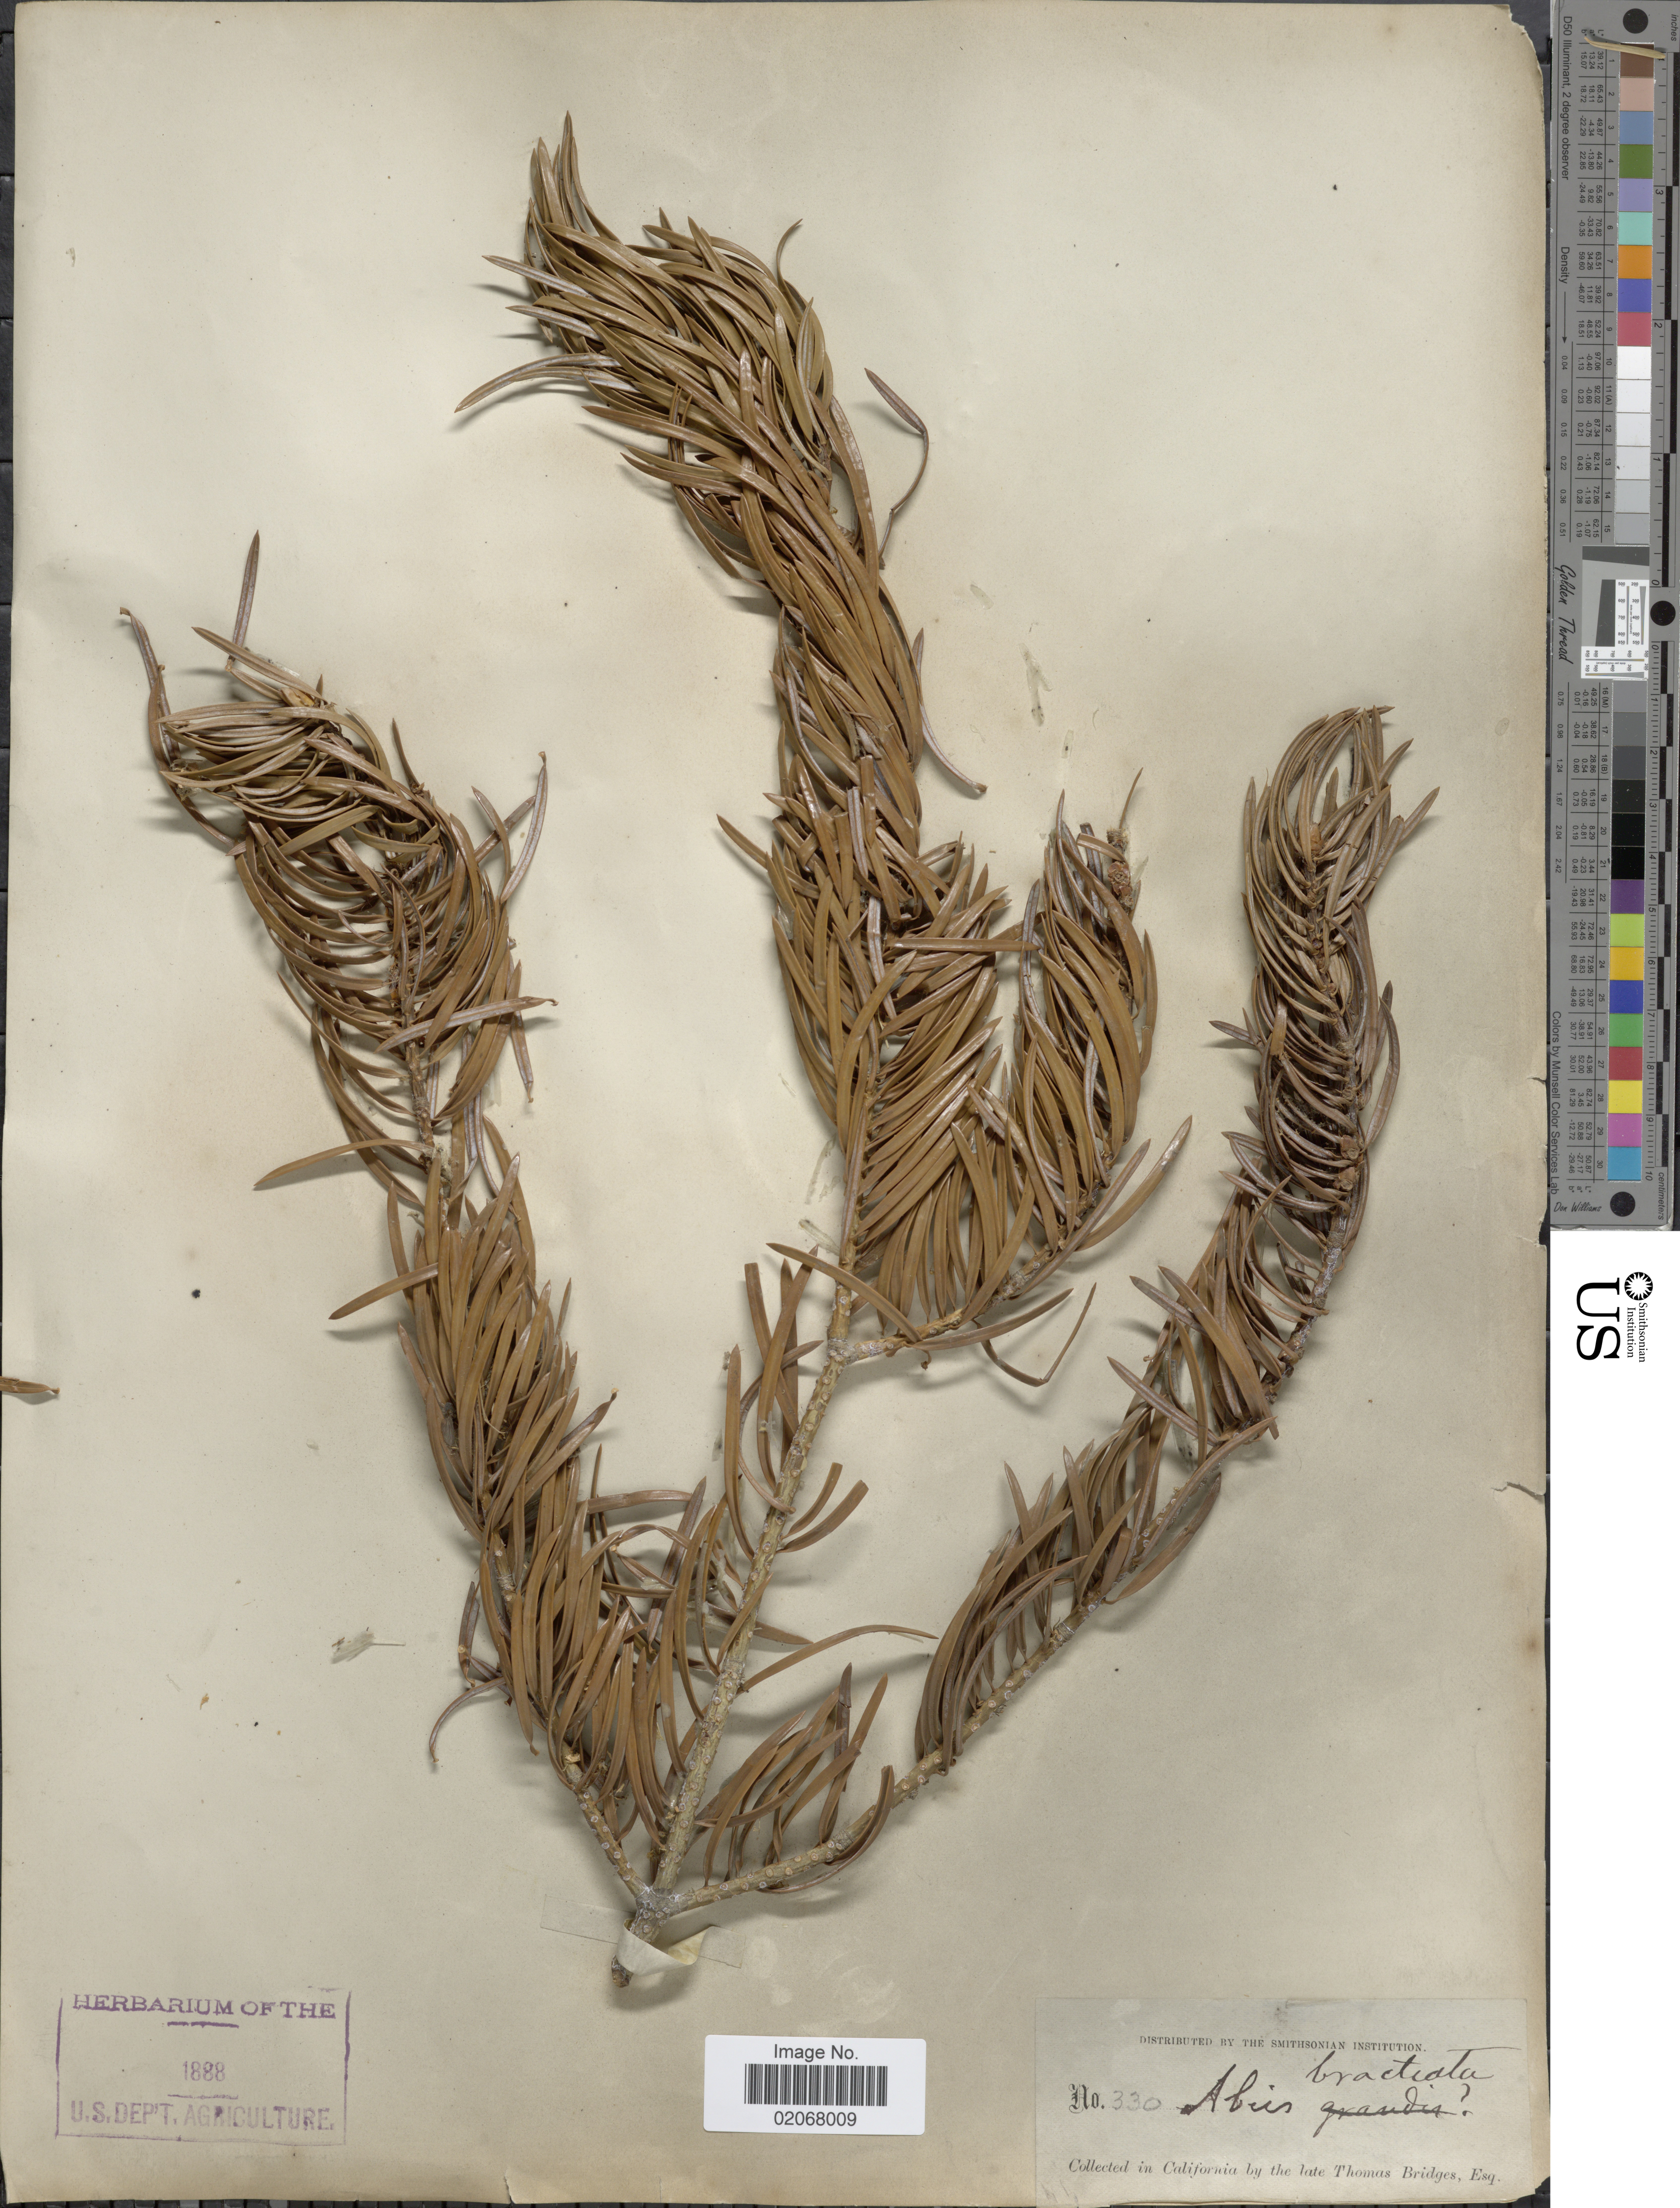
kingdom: Plantae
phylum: Tracheophyta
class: Pinopsida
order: Pinales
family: Pinaceae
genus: Abies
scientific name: Abies bracteata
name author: (D. Don) Poit.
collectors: T. Bridges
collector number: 330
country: United States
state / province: California